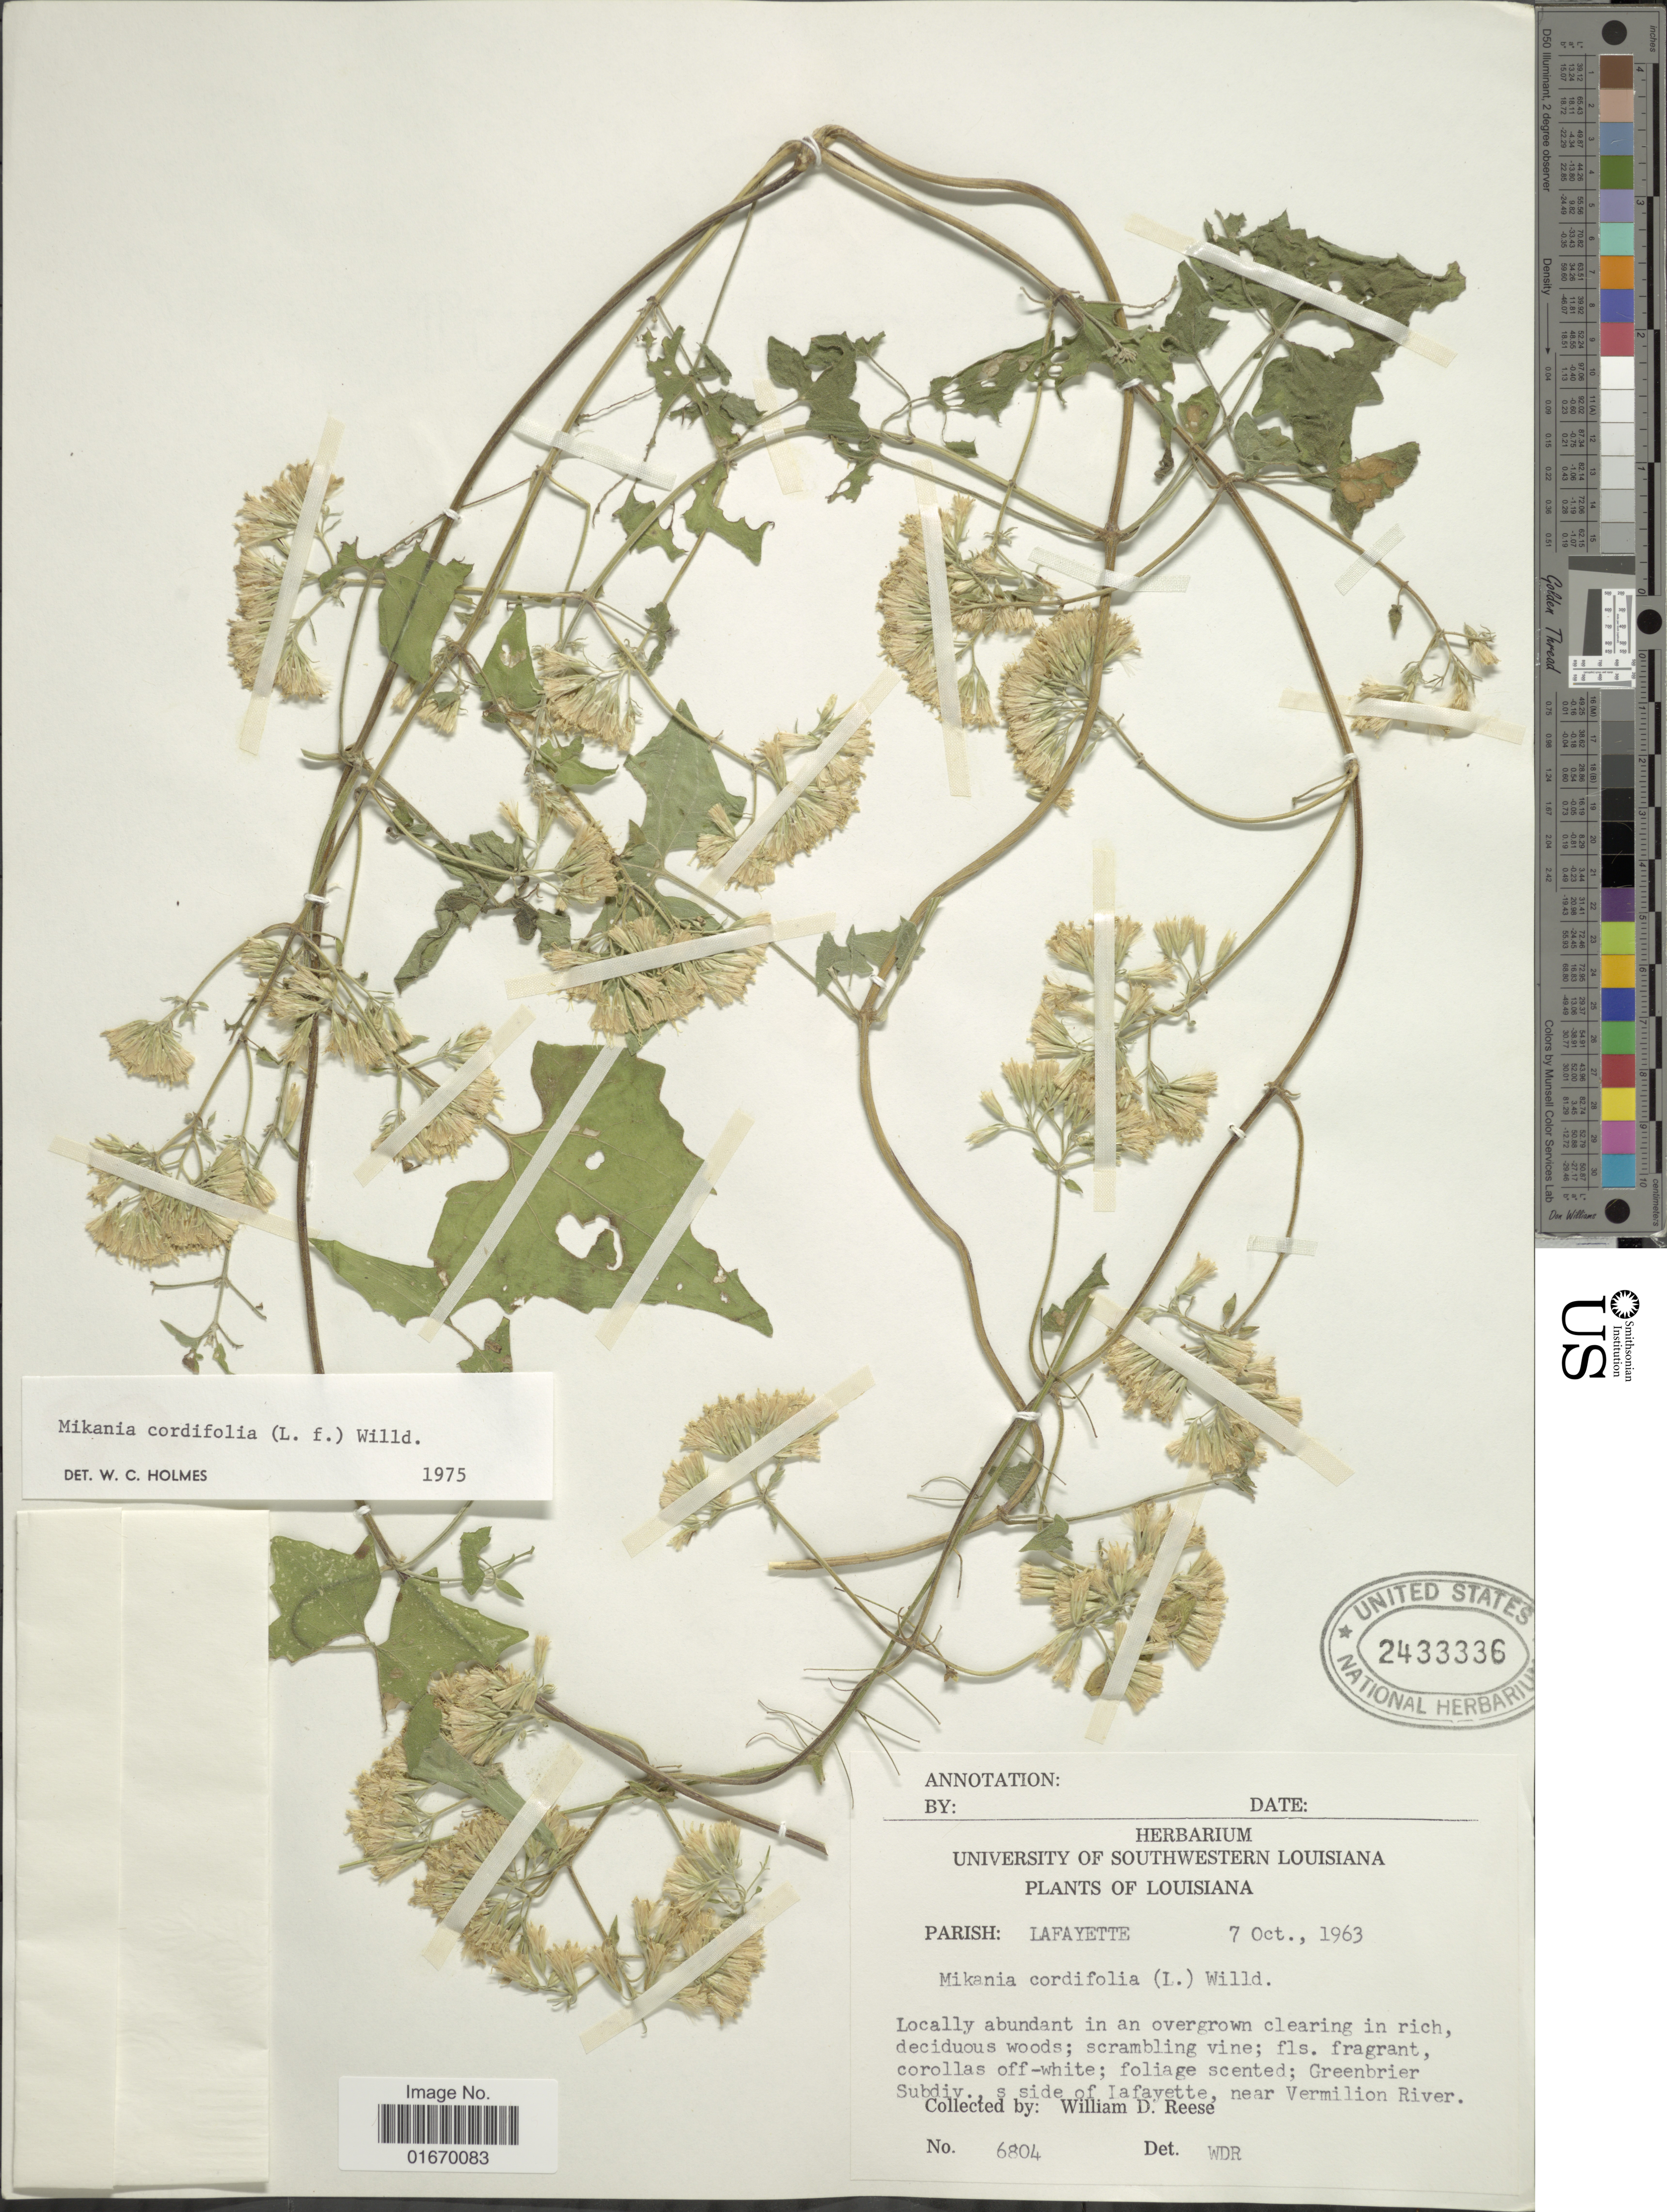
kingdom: Plantae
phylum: Tracheophyta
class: Magnoliopsida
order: Asterales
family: Asteraceae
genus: Mikania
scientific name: Mikania cordifolia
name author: Kunth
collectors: W. Reese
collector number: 6804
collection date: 1963-10-07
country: United States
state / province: Louisiana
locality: Greenbrier, Subdiy, s side of lafayette, near Vermilion River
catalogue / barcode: US 2433336